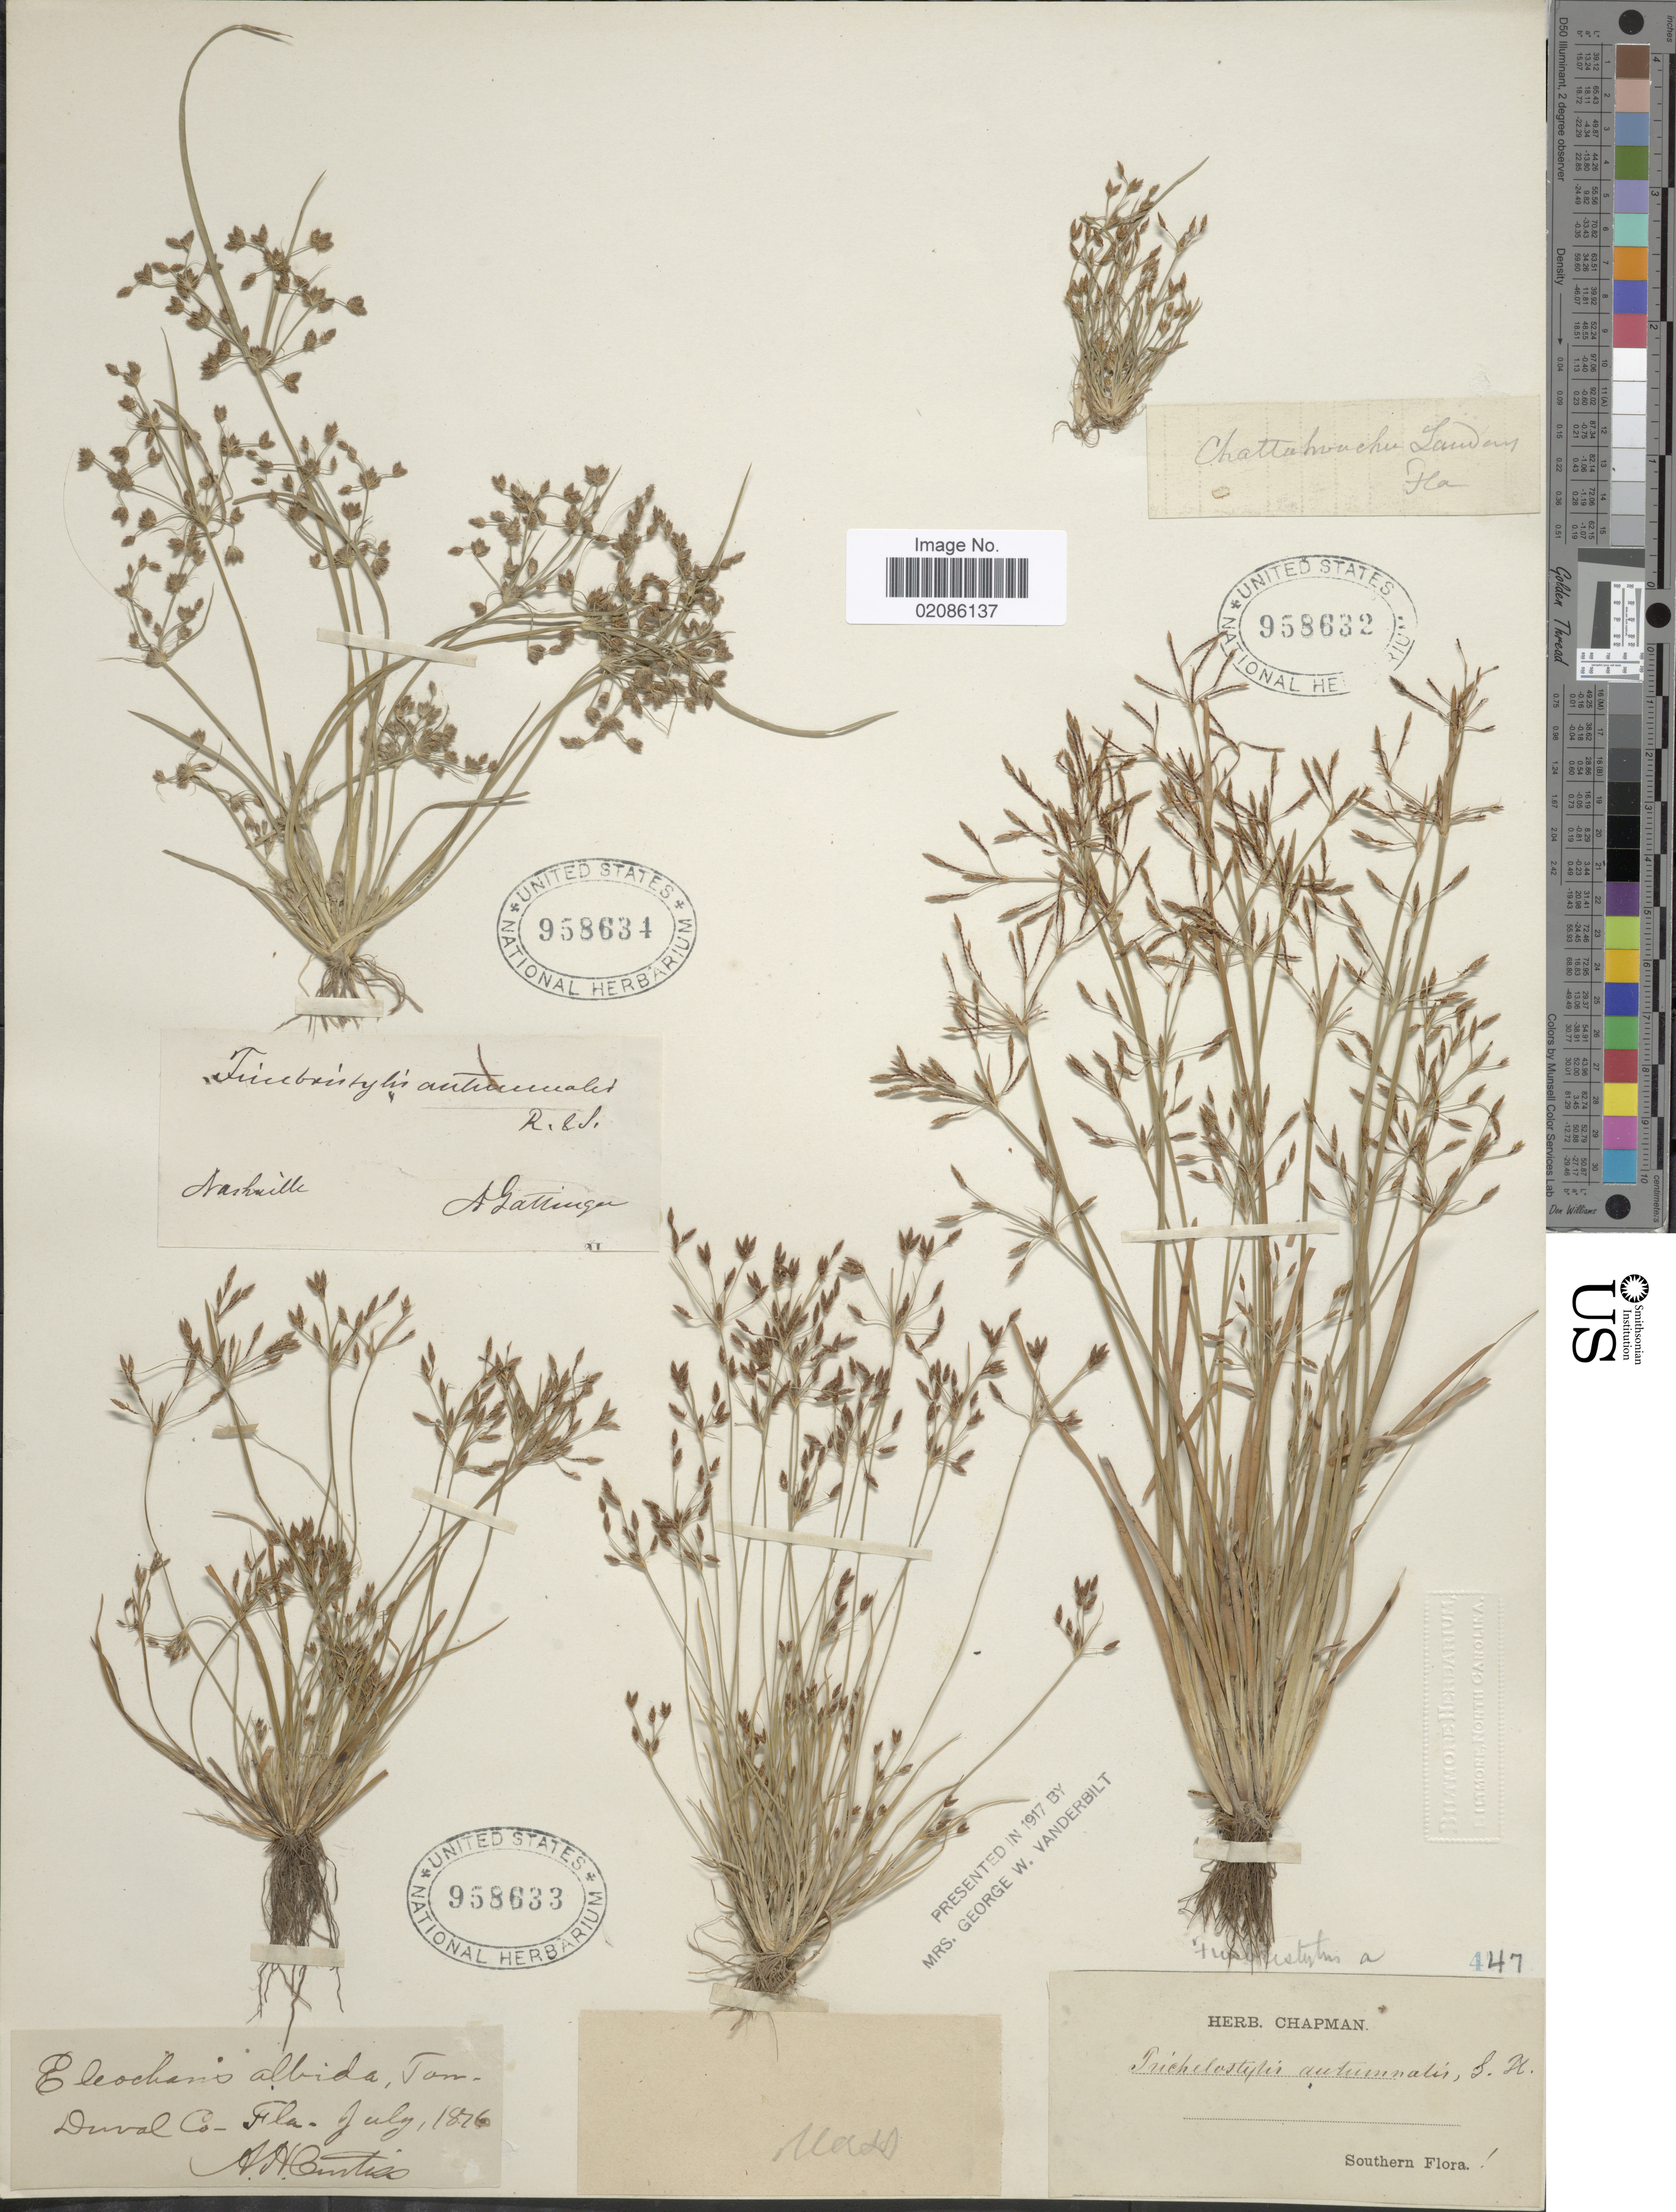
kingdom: Plantae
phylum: Tracheophyta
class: Liliopsida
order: Poales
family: Cyperaceae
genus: Fimbristylis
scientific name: Fimbristylis autumnalis (L.) Roem. & Schult.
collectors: ex herb. Chapman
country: United States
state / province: Florida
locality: Southern Flora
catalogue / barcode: US 958632